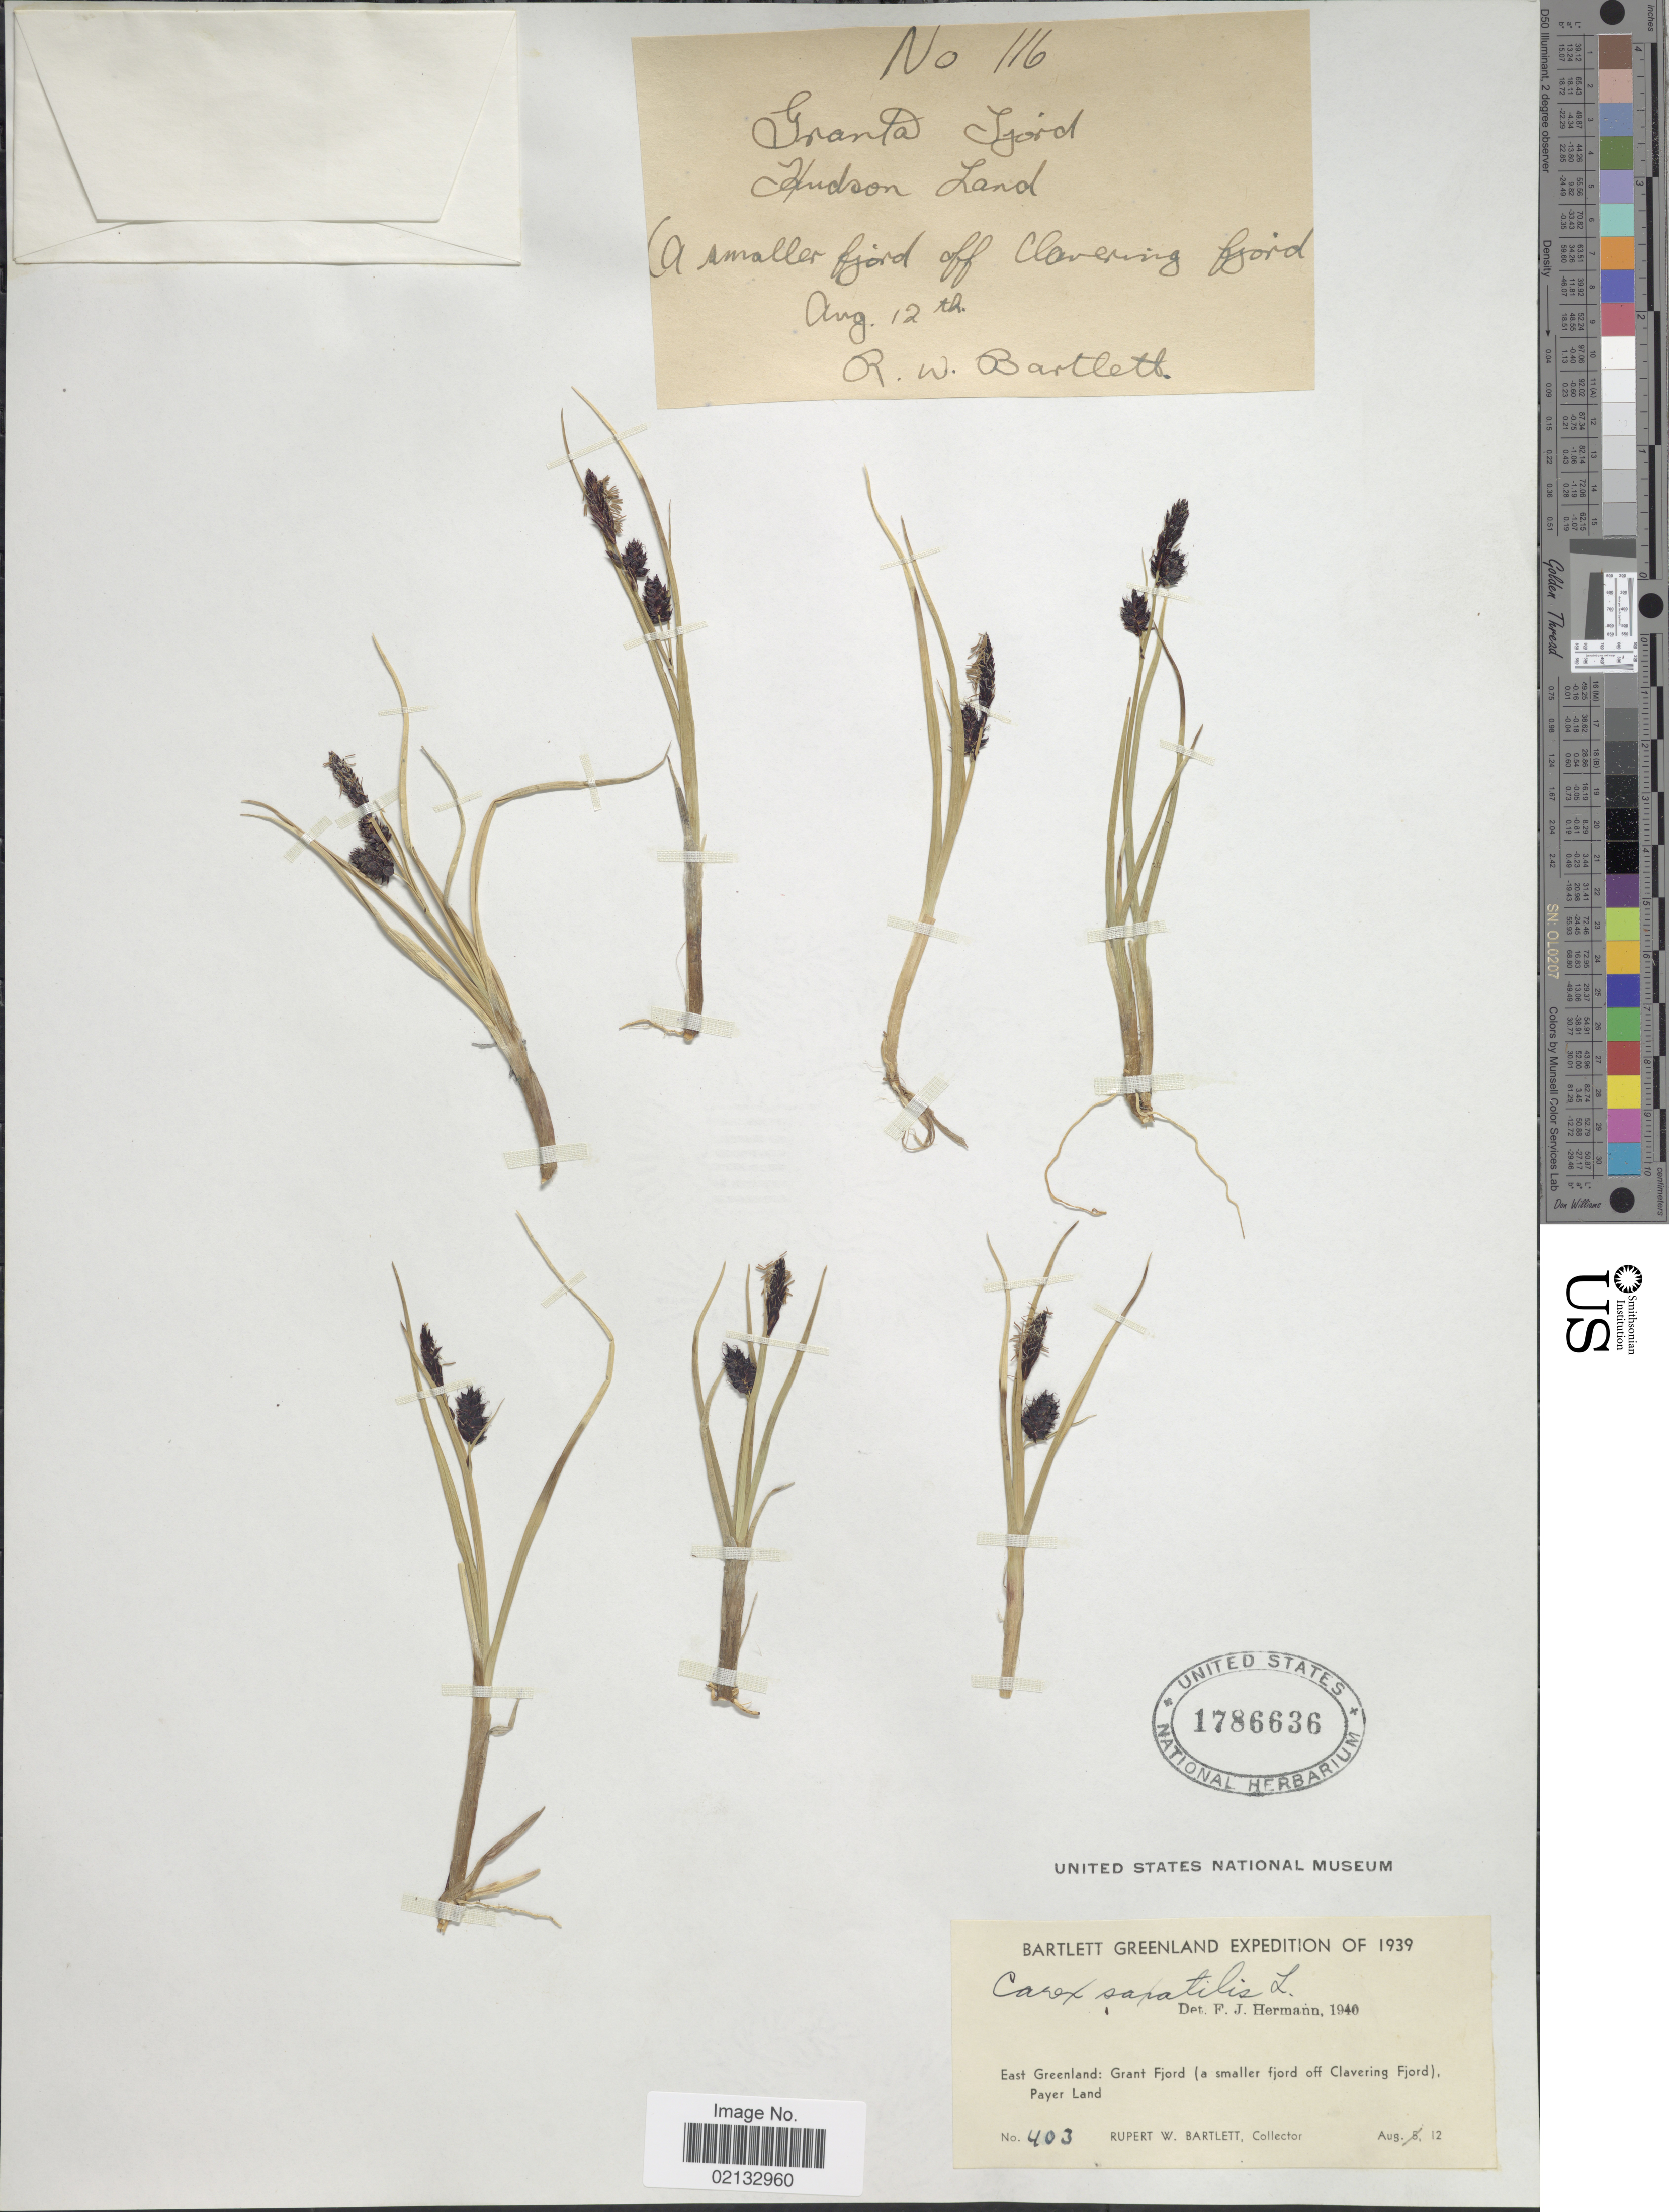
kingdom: Plantae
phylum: Tracheophyta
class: Liliopsida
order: Poales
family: Cyperaceae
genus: Carex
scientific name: Carex saxatilis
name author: L.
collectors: R. W. Bartlett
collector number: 403/116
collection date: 1939-08-12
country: Greenland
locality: East Greenland: Grant Fjord ( a smaller fjord off Clavering Fjord), Payer Land. Hudson Land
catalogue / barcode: US 1786636